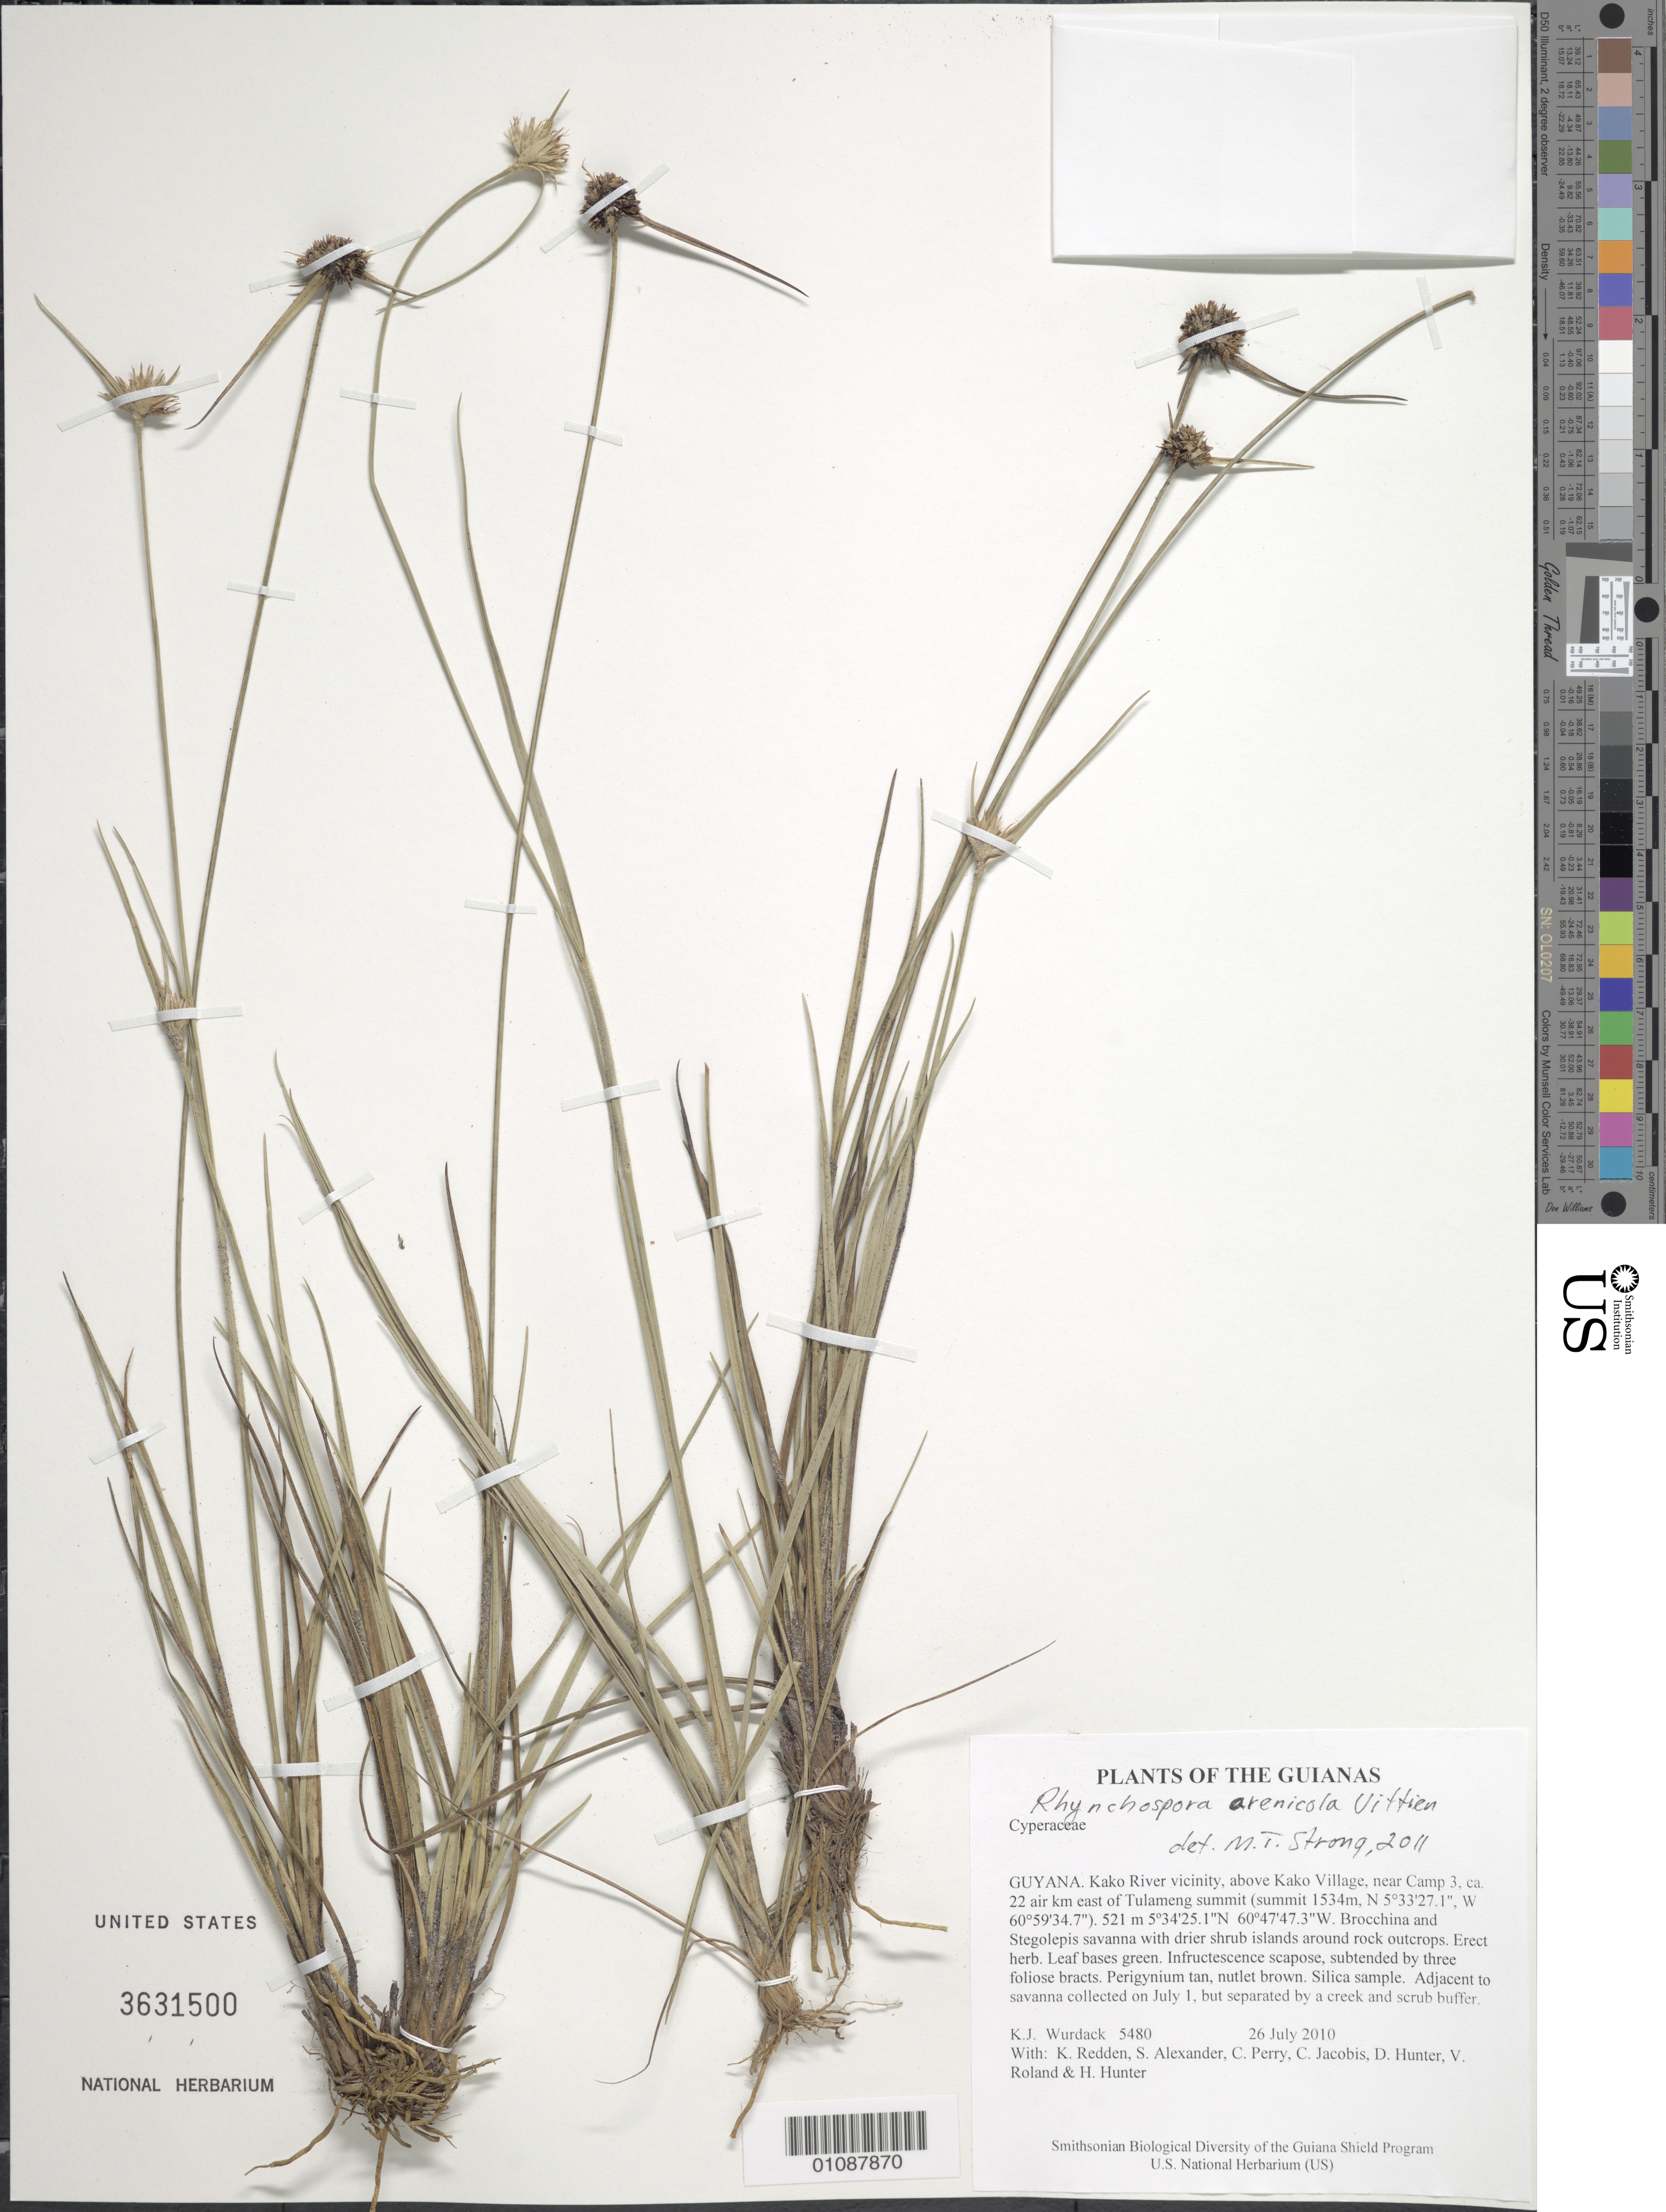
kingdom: Plantae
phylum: Tracheophyta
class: Liliopsida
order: Poales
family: Cyperaceae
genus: Rhynchospora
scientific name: Rhynchospora arenicola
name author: Uittien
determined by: Strong, M. T., (US), Smithsonian Institution - National Museum of Natural History (UNITED STATES)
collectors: K. Wurdack, K. M. Redden, S. N. Alexander, C. Perry, C. Jacobis, D. Hunter, V. Roland & H. Hunter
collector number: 5480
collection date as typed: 26 July 2010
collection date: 2010-07-26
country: Guyana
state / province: Cuyuni-Mazaruni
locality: Kako River vicinity, above Kako Village, near Camp 3, ca. 22 air km east of Tulameng summit (summit 1534m, N 5°33'27.1", W 60°59'34.7")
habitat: Brocchina and Stegolepis savanna with drier shrub islands around rock outcrops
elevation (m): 521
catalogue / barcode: US 3631500